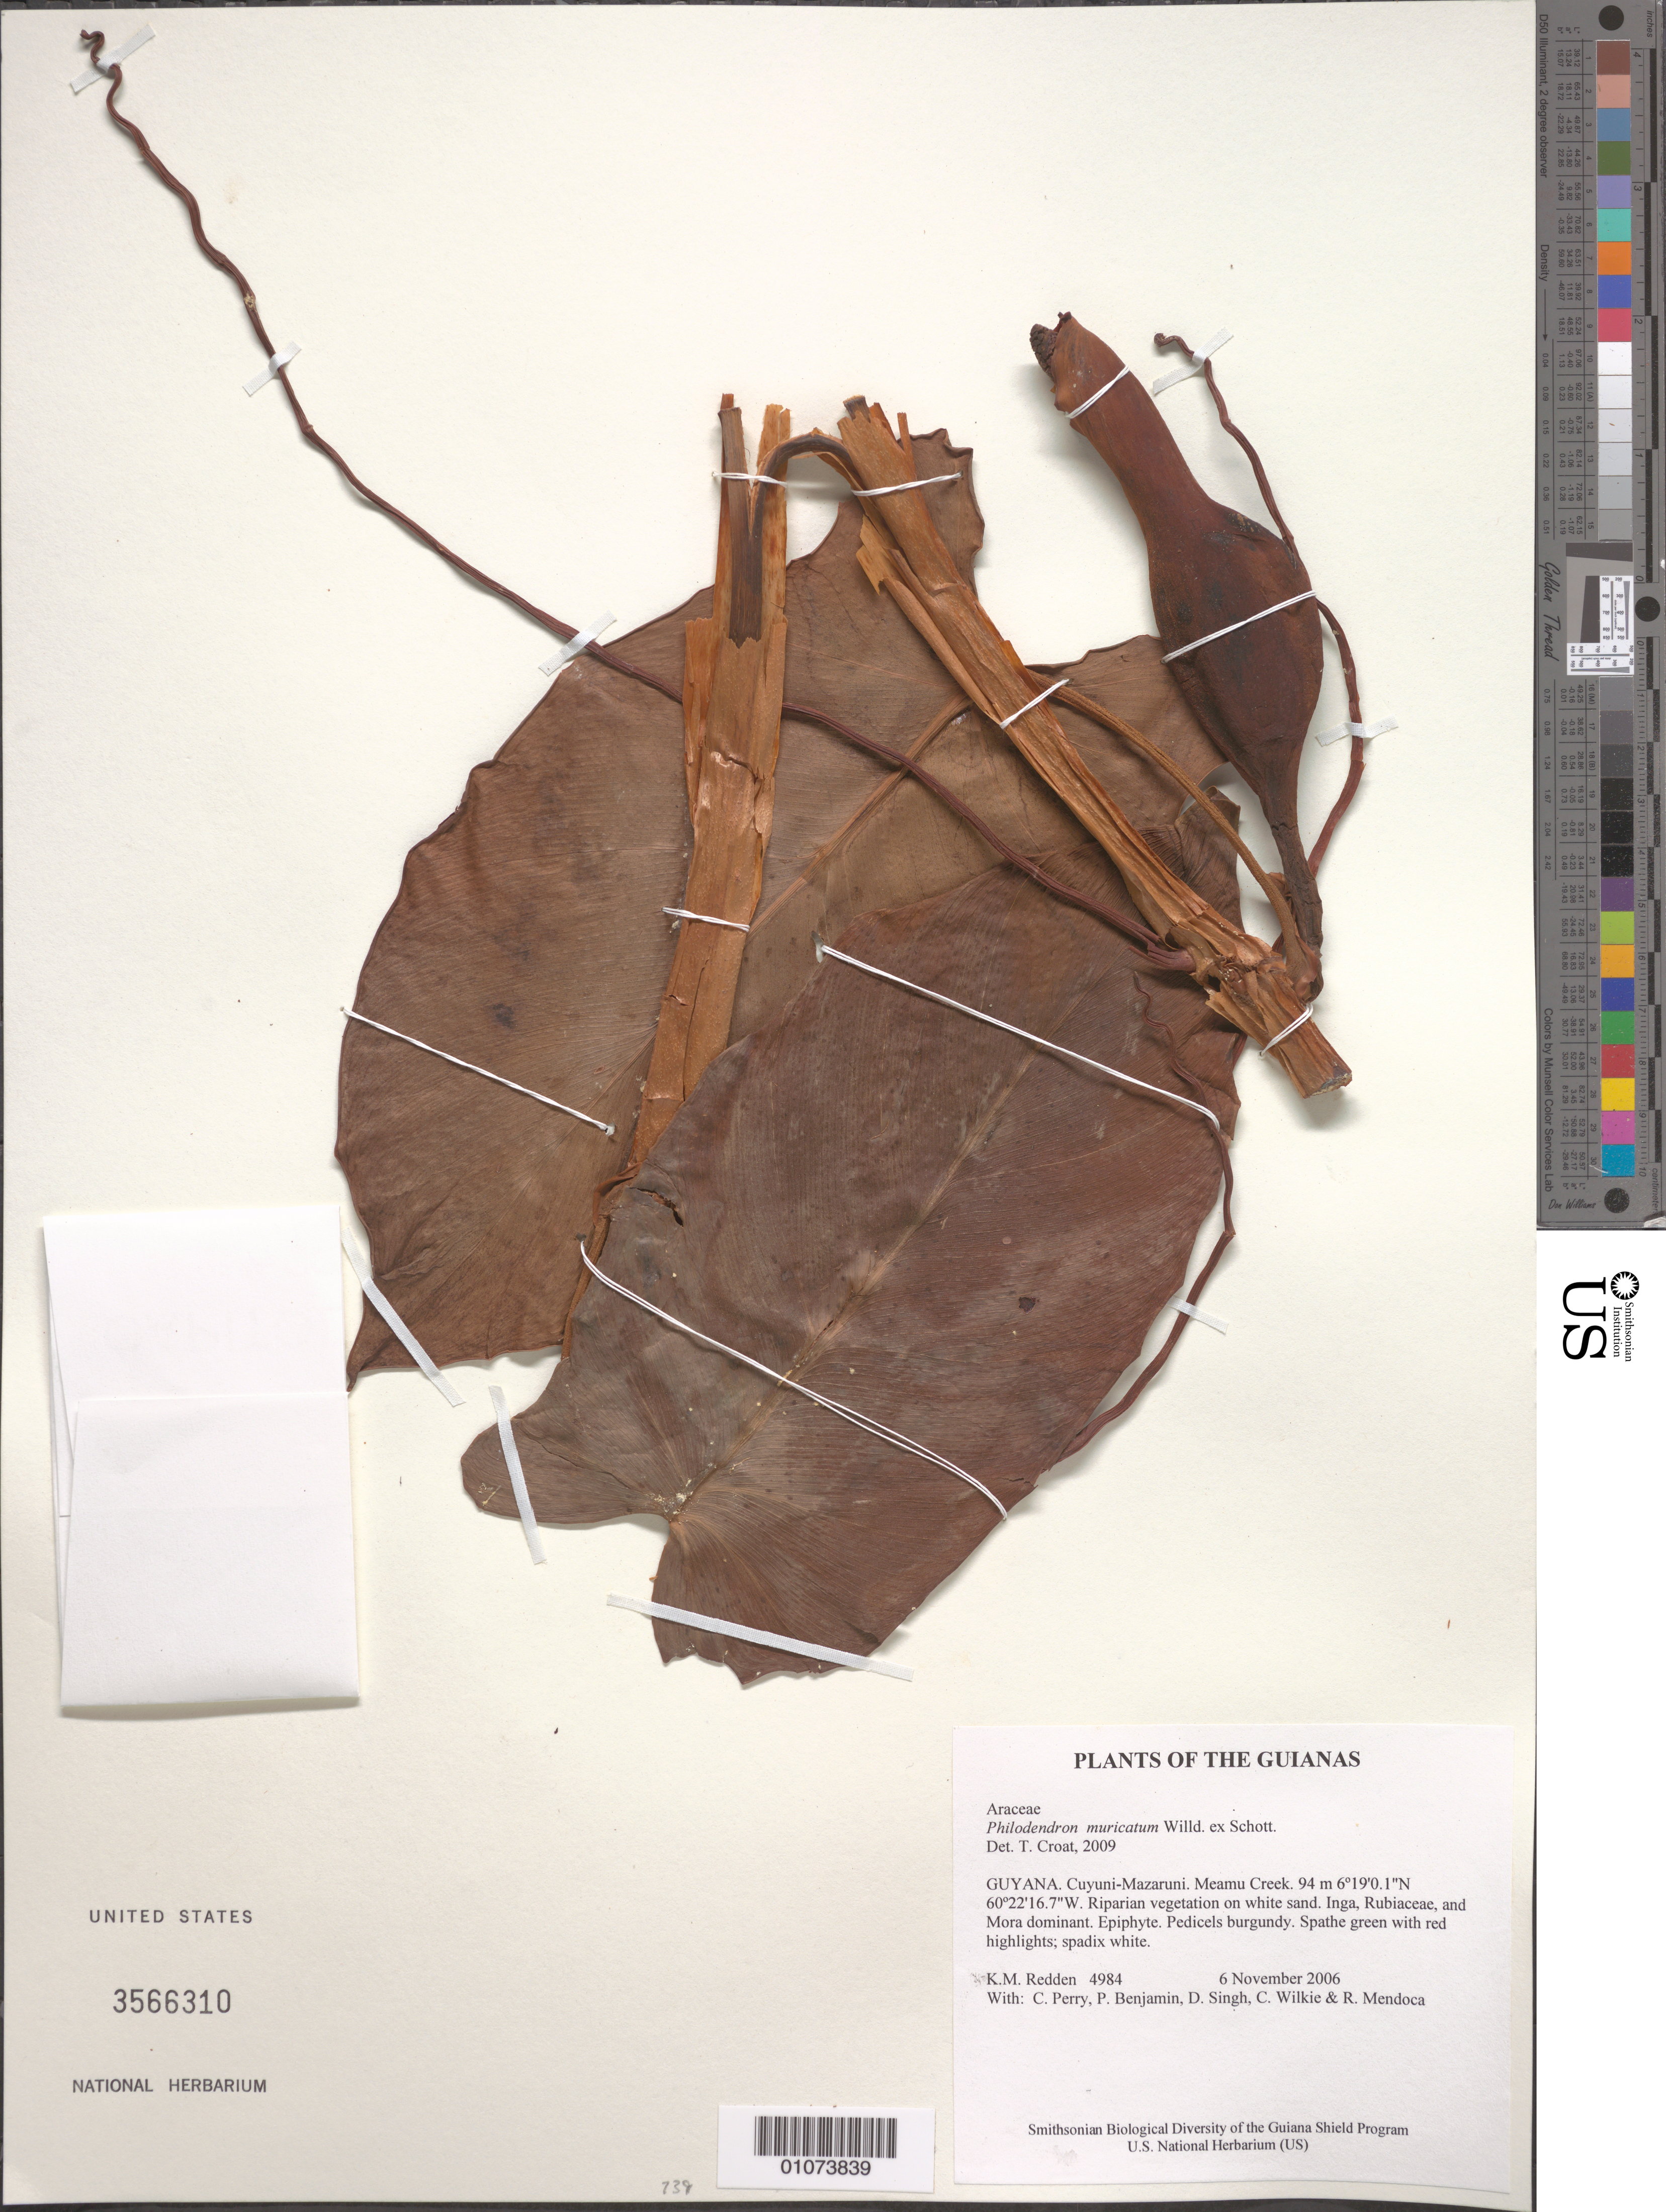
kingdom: Plantae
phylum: Tracheophyta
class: Liliopsida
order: Alismatales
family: Araceae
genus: Philodendron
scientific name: Philodendron muricatum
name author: Willd. ex Schott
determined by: Croat, Thomas B., Missouri Botanical Garden (MO)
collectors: K. M. Redden, C. Perry, P. Benjamin, D. Singh, C. Wilkie & R. Mendoca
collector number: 4984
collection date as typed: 6 November 2006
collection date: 2006-11-06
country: Guyana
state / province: Cuyuni-Mazaruni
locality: Meamu Creek.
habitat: Riparian vegetation on white sand. Inga, Rubiaceae, and Mora dominant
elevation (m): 94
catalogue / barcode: US 3566310